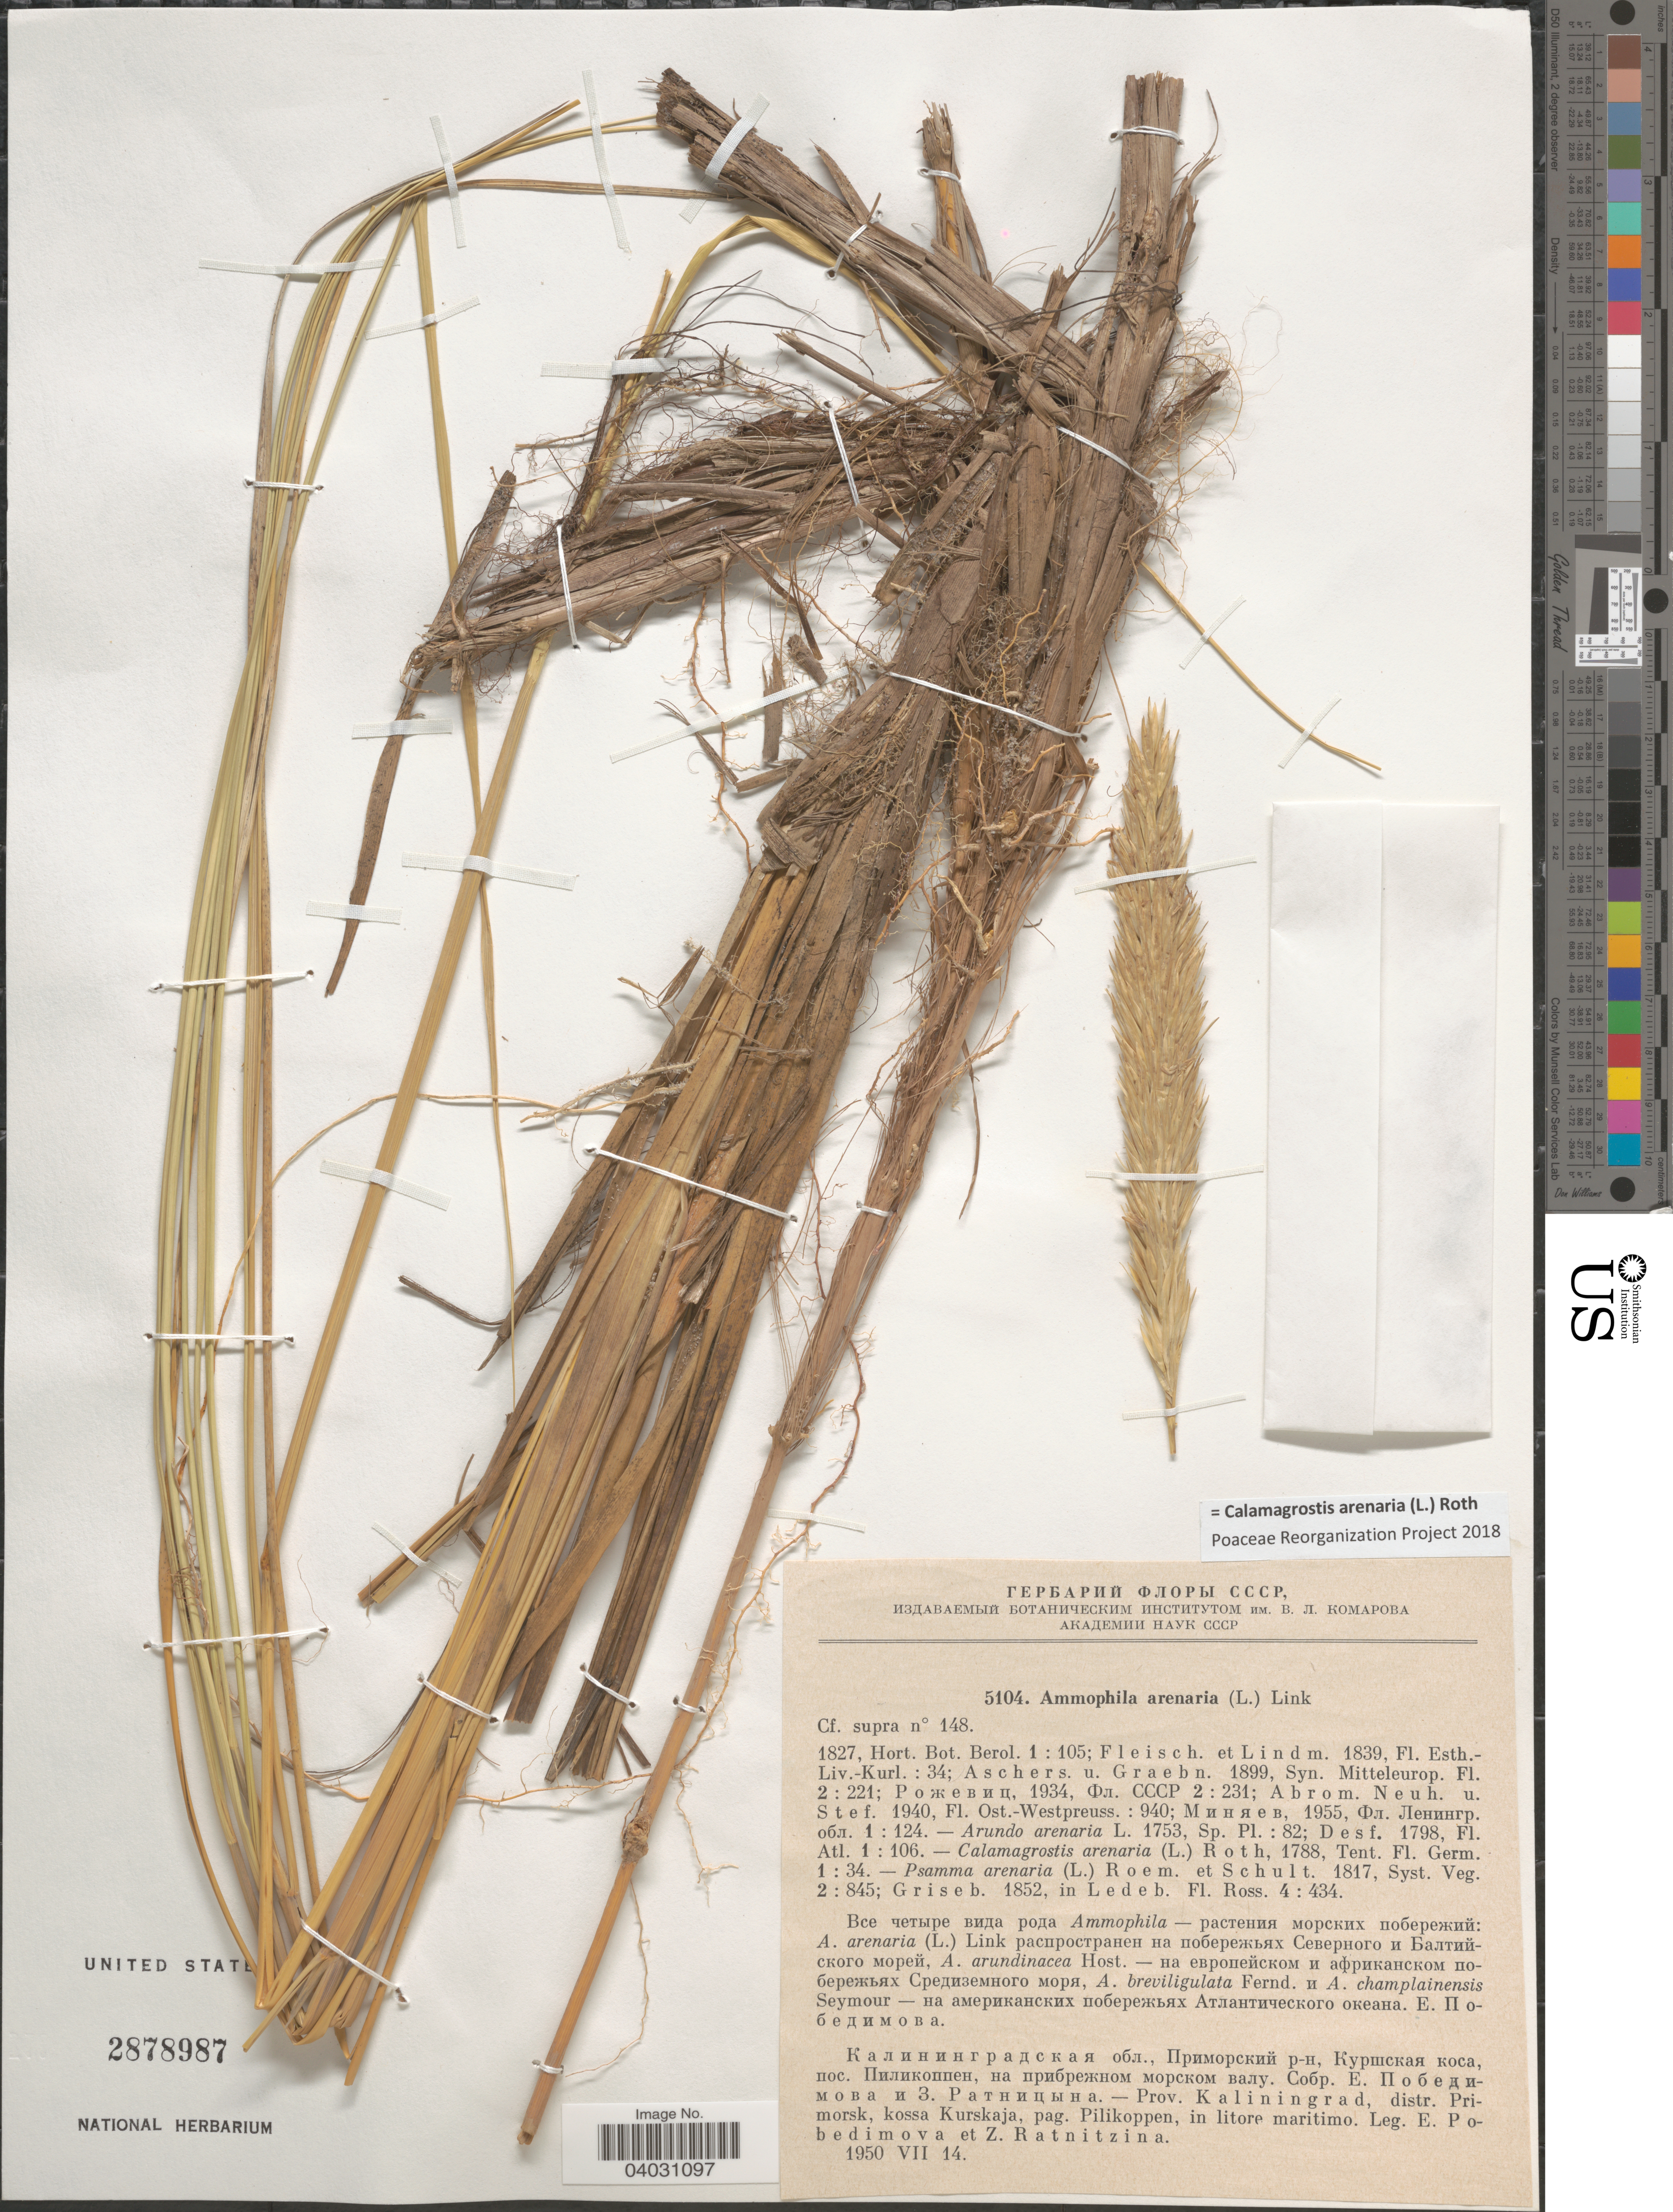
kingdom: Plantae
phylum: Tracheophyta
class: Liliopsida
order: Poales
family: Poaceae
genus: Calamagrostis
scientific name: Calamagrostis arenaria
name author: (L.) Roth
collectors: E. Pobedimova & Z. Ratnitzina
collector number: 5104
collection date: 1950-07-14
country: Russian Federation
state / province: Kaliningrad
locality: Distr. Primorsk, kossa Kurskaja, pag. Pilikoppen, in litore maritimo.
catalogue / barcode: US 2878987